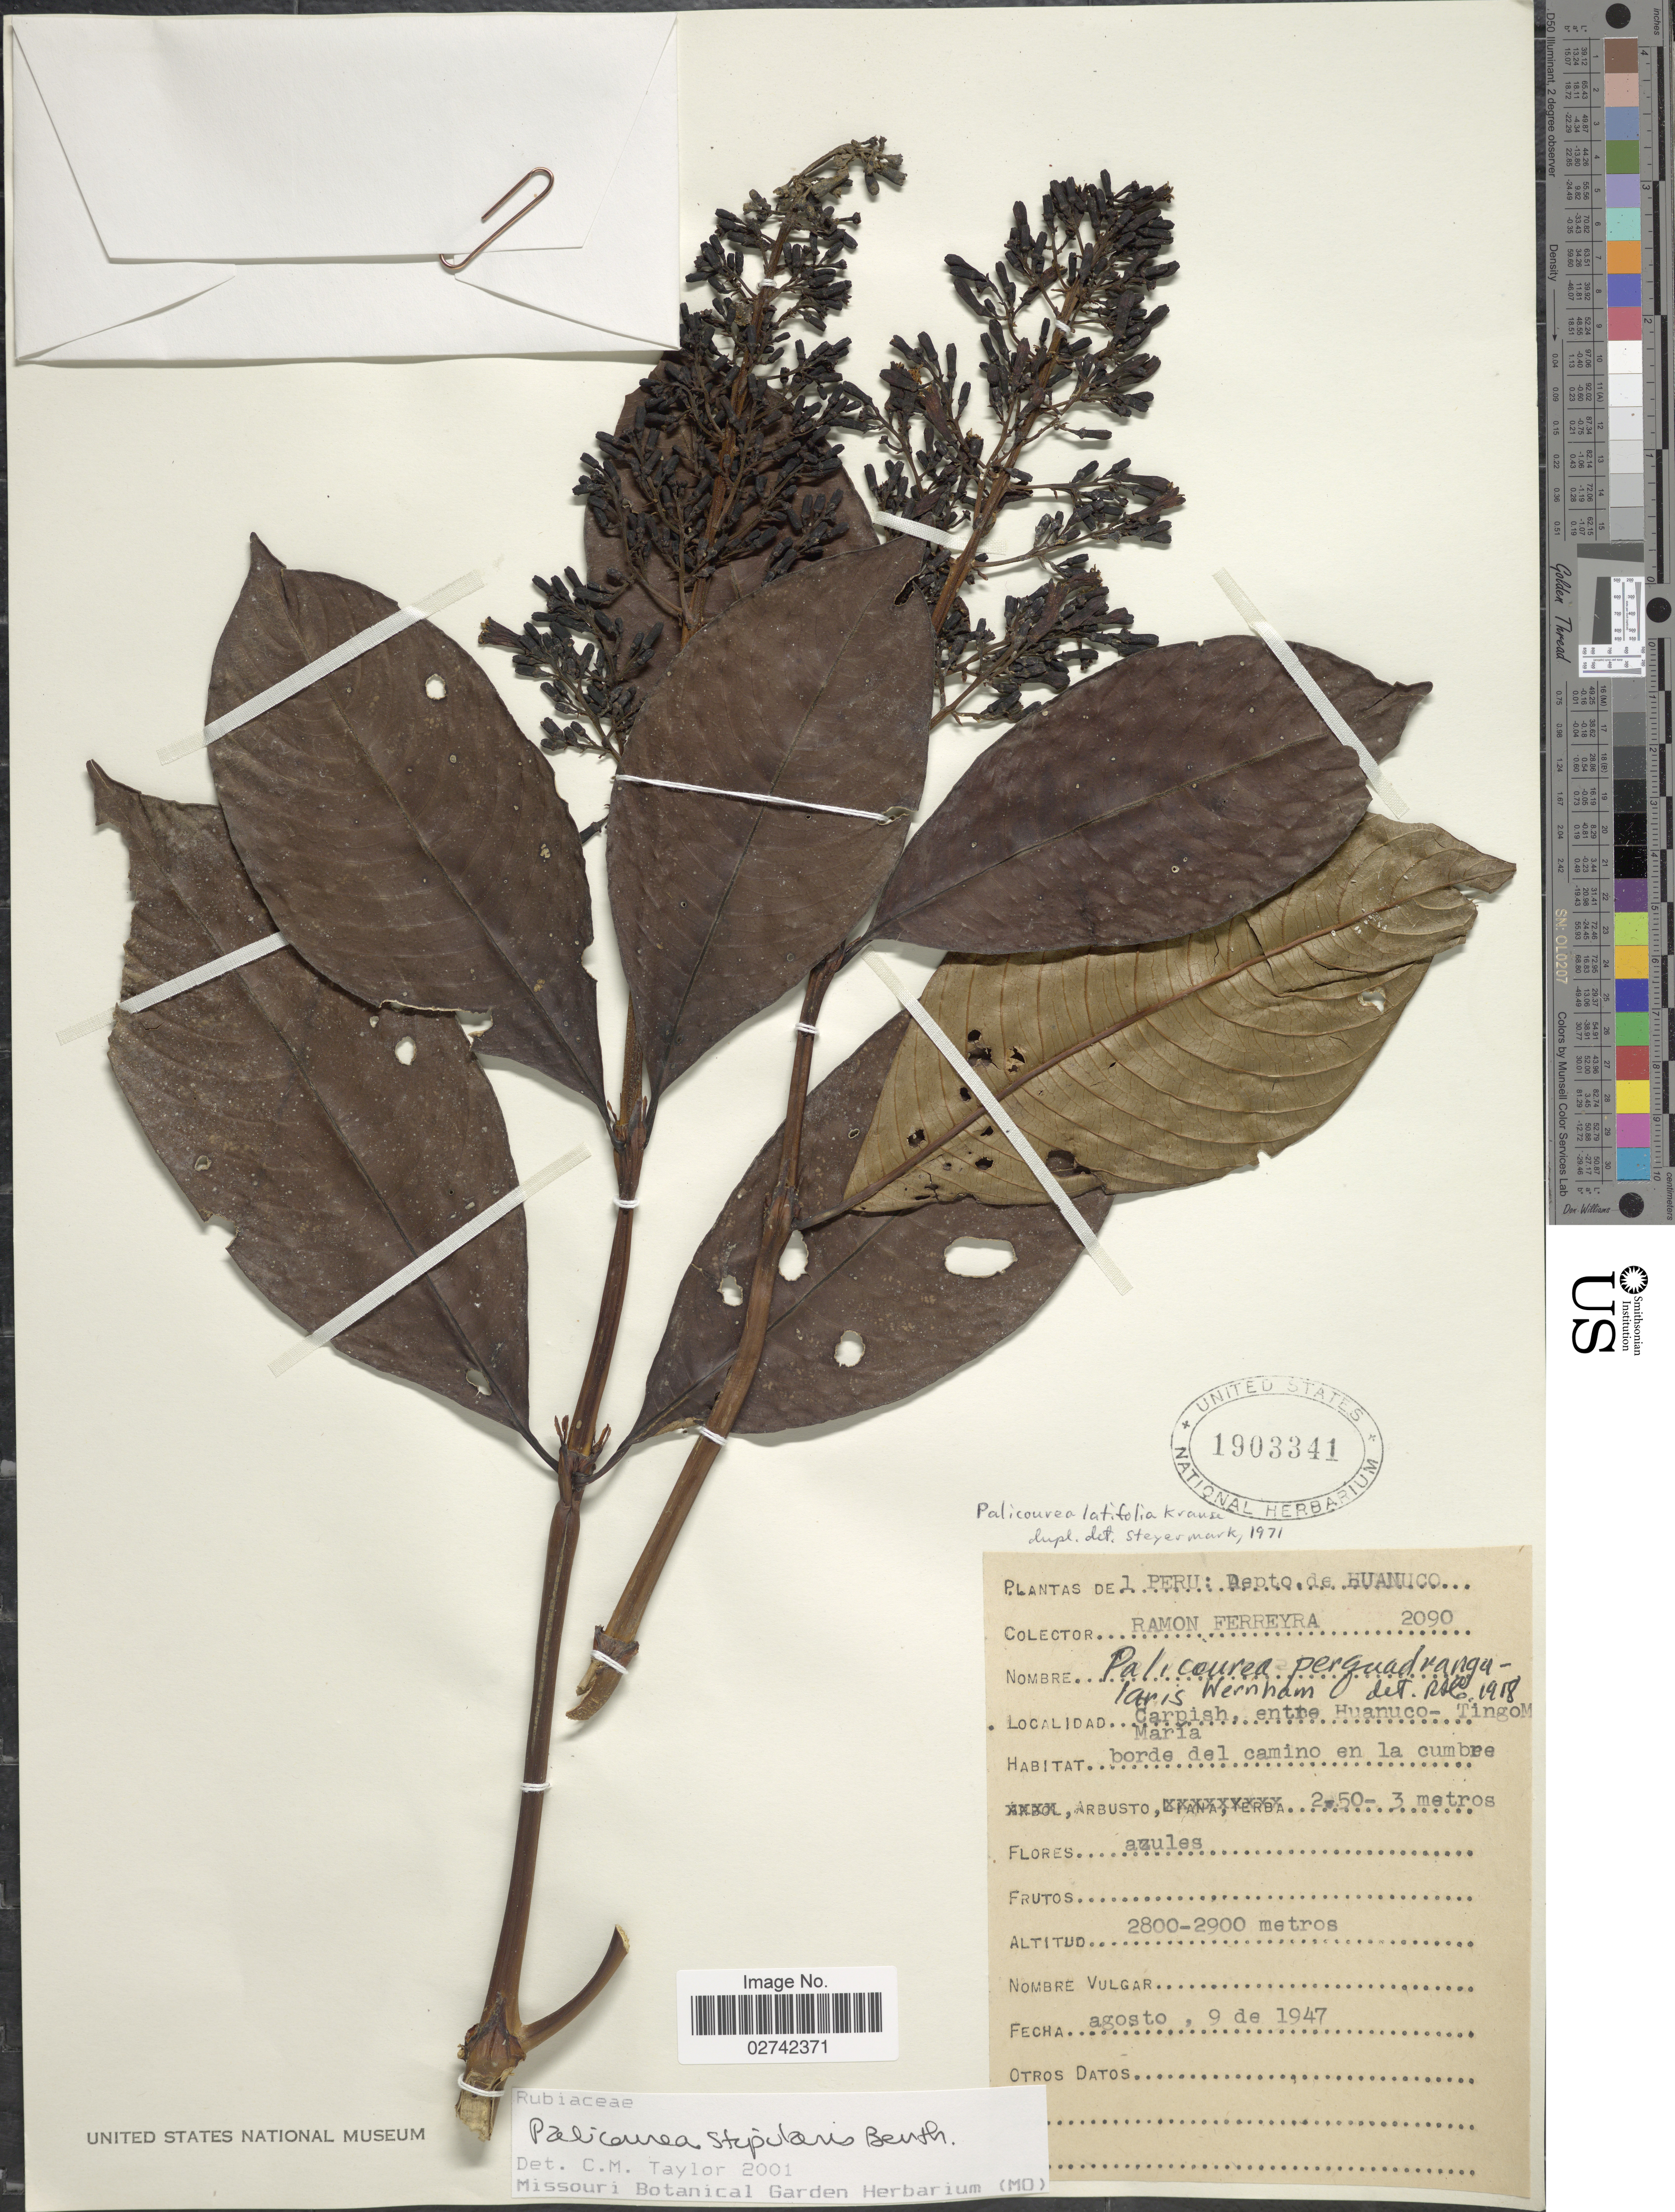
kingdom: Plantae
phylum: Tracheophyta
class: Magnoliopsida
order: Gentianales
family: Rubiaceae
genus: Palicourea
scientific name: Palicourea stipularis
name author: Benth.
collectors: R. A. Ferreyra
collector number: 2090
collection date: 1947-08-09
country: Peru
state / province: Huánuco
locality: Carpish, entre Huanuco-Tingo Maria, borde del camino en la cumbre.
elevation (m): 2800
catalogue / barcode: US 1903341